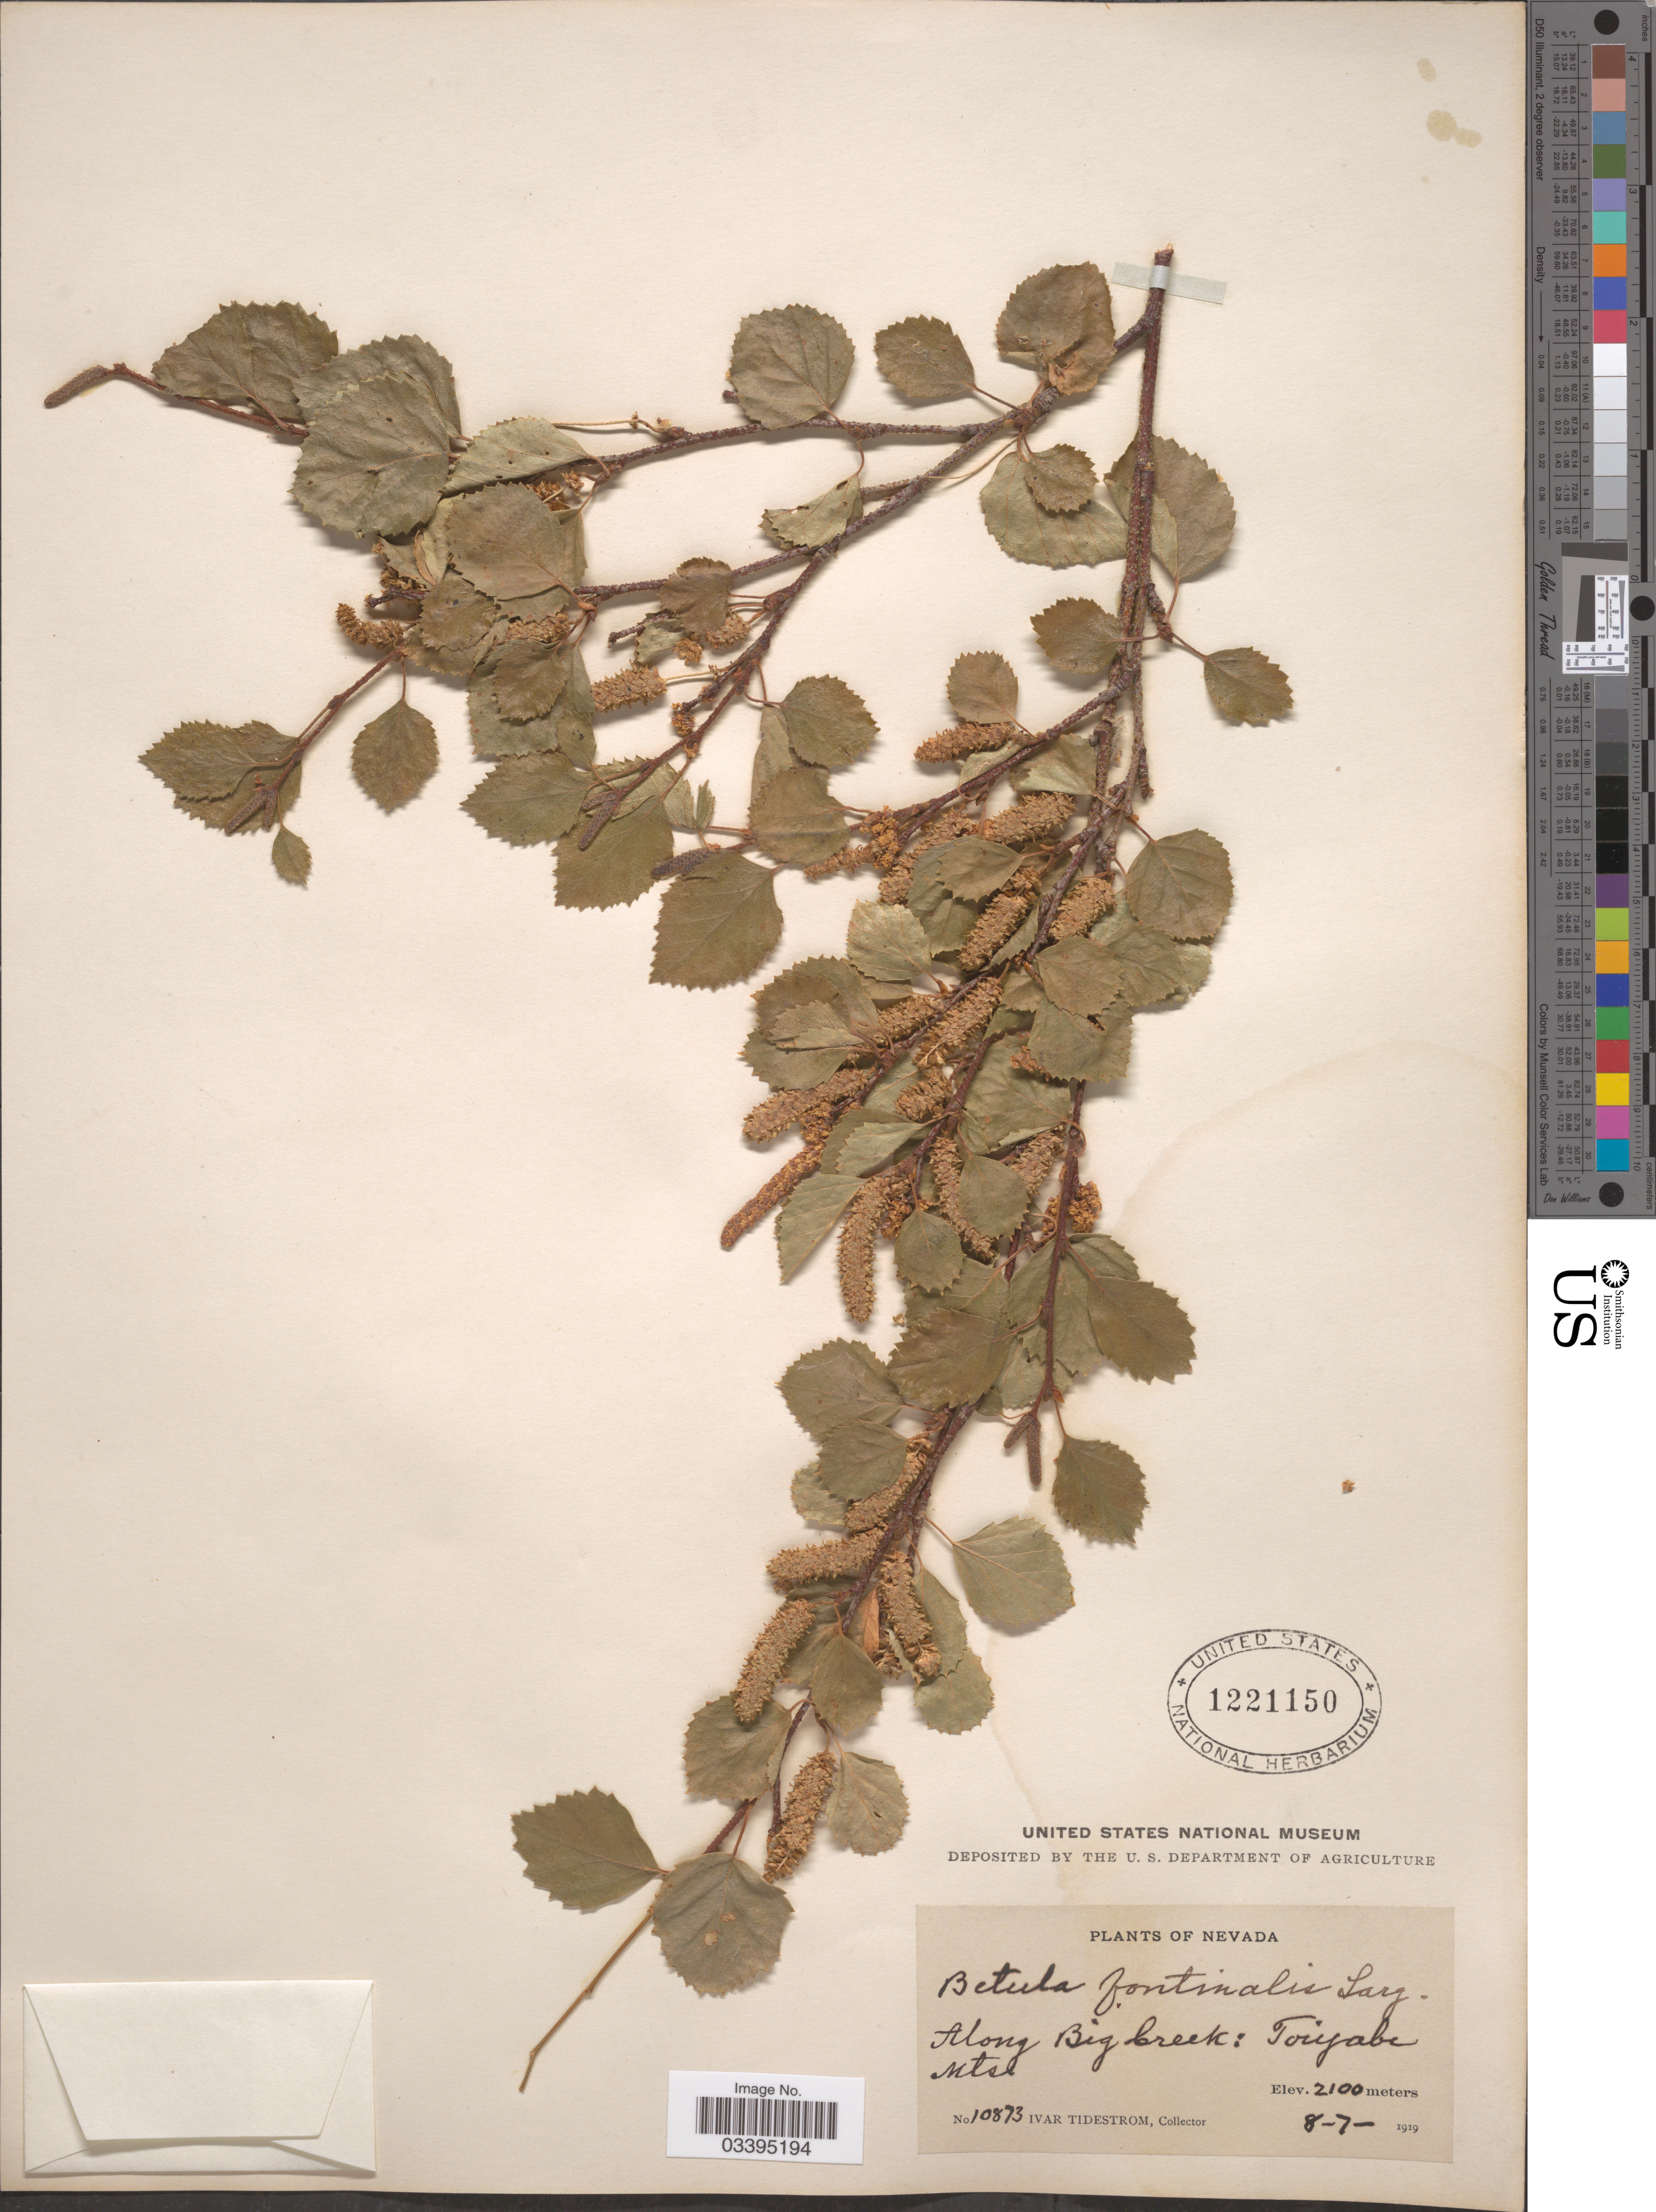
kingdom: Plantae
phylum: Tracheophyta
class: Magnoliopsida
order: Fagales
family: Betulaceae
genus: Betula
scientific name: Betula fontinalis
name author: Sarg.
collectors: I. F. Tidestrom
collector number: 10873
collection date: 1919-08-07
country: United States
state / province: Nevada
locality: Along Big Creek: Toiyabe Mts.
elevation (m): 2100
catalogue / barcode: US 1221150